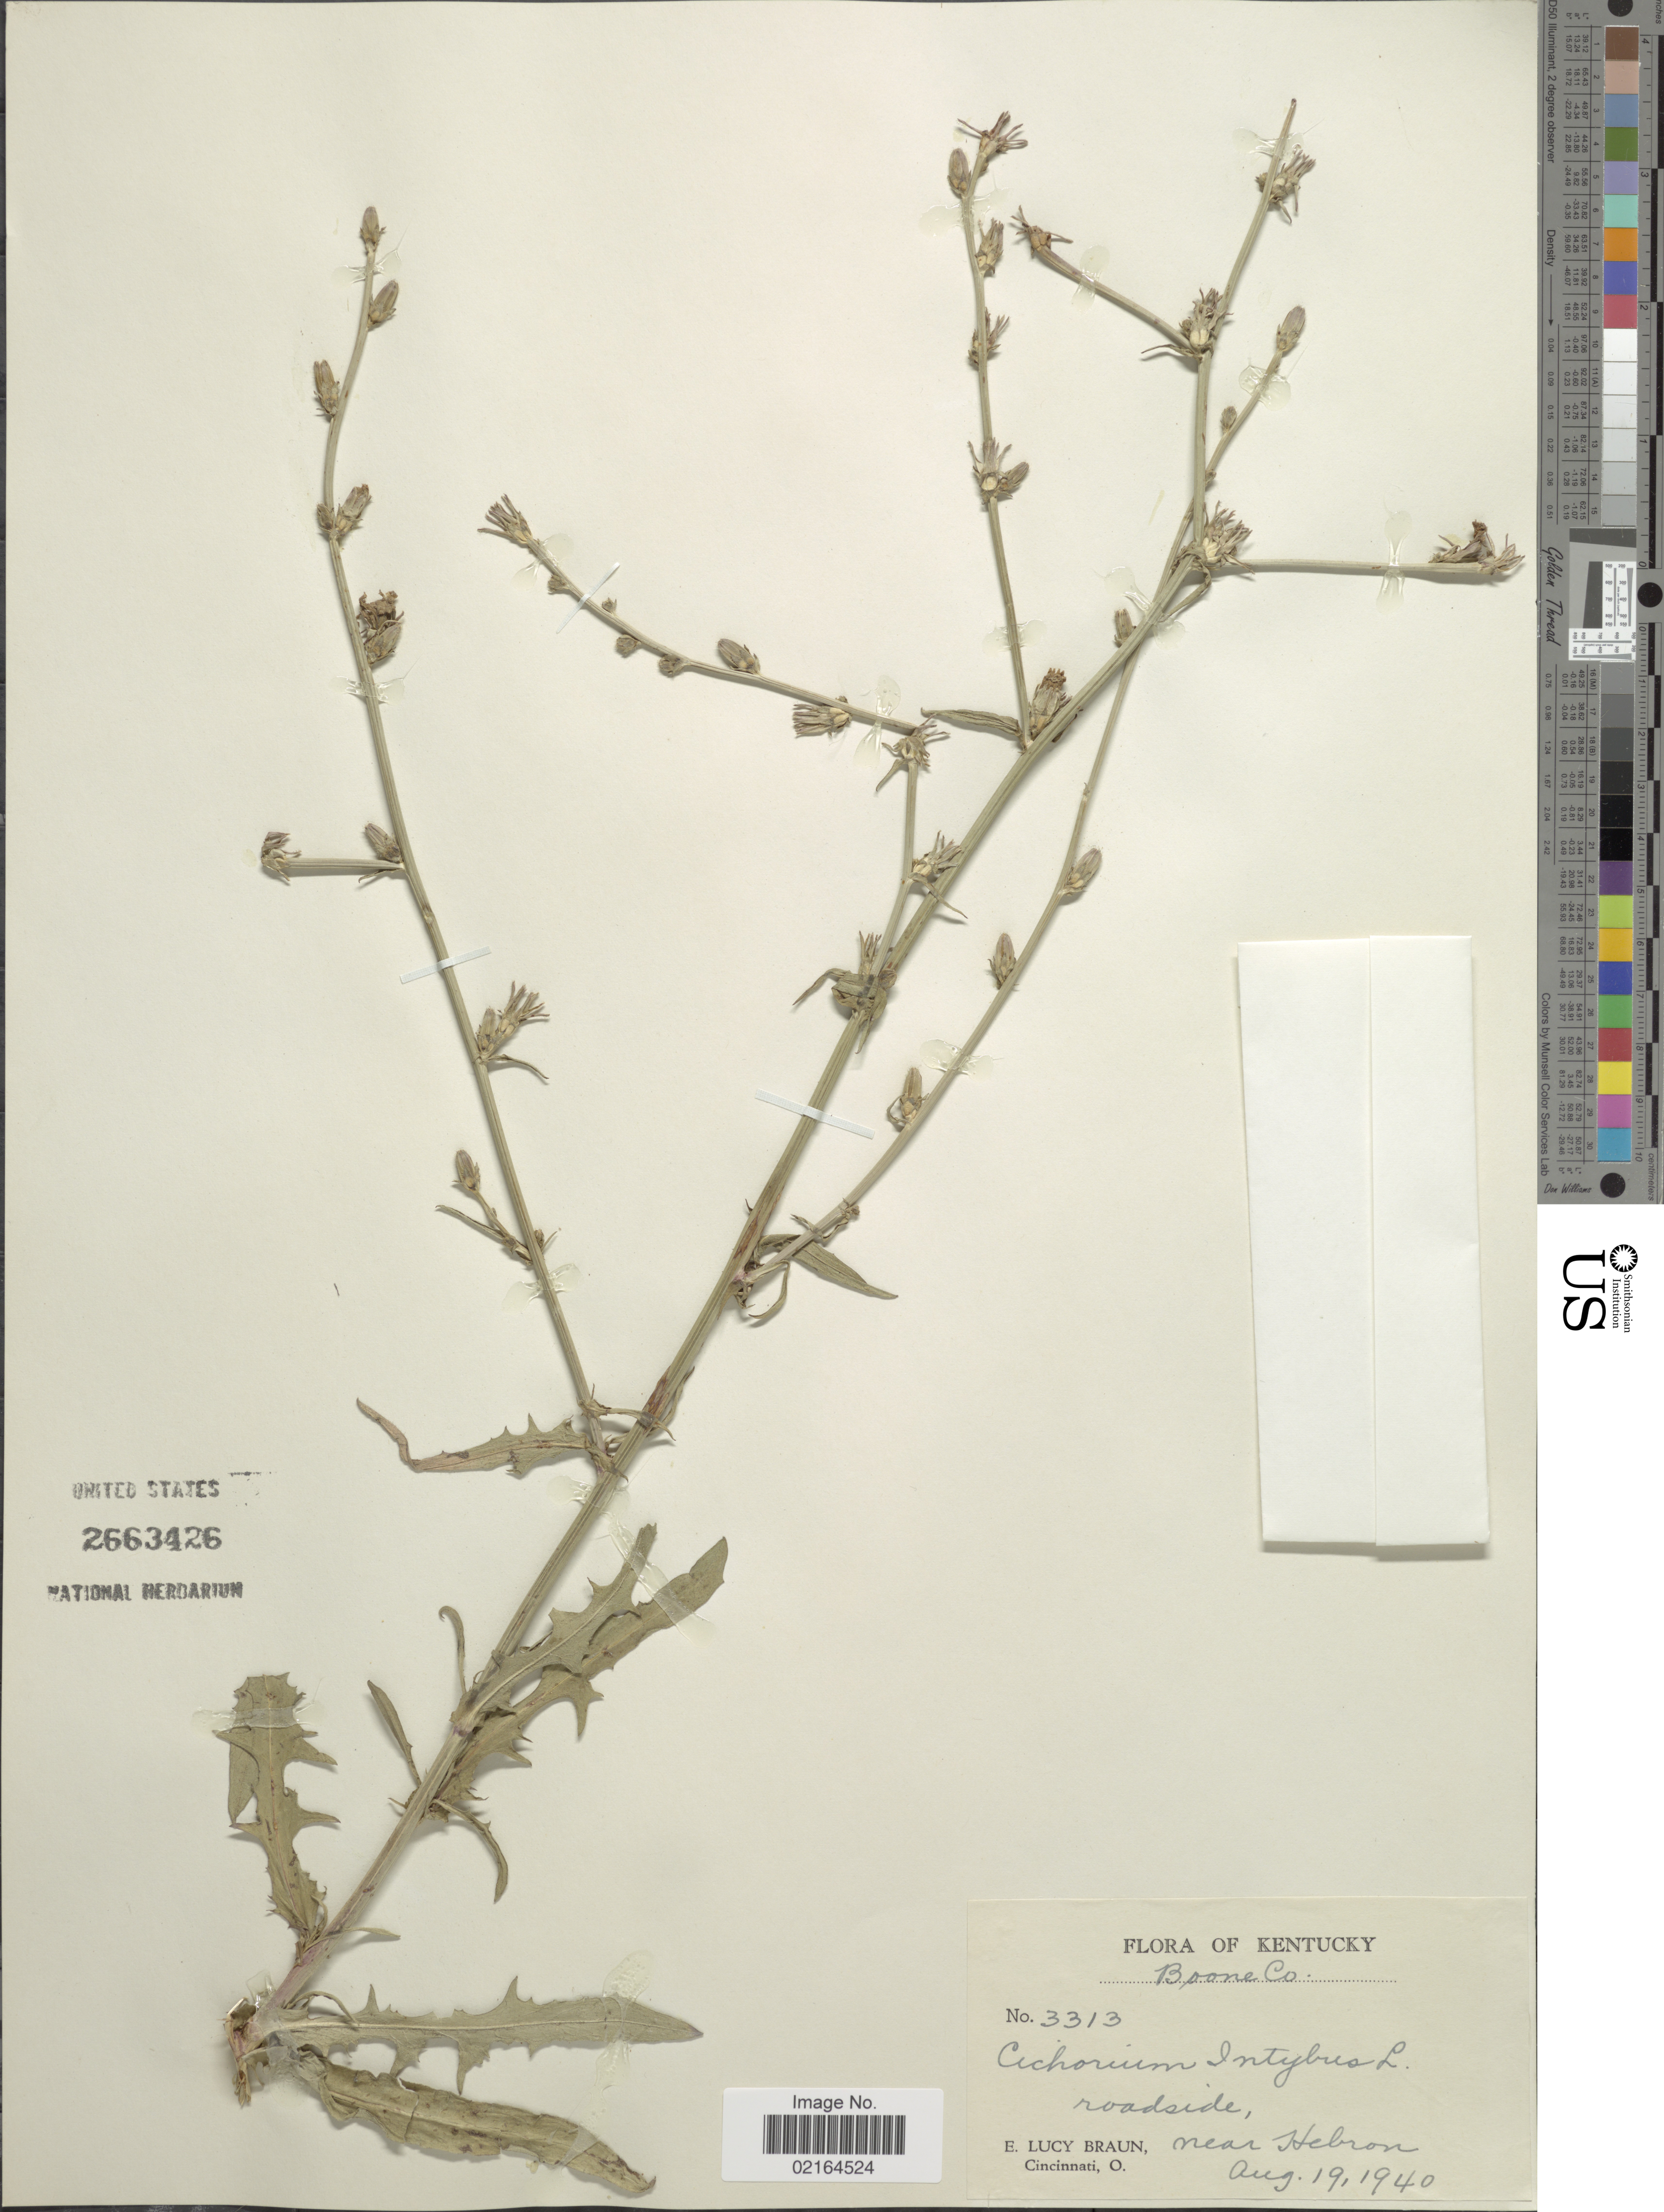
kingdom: Plantae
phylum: Tracheophyta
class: Magnoliopsida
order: Asterales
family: Asteraceae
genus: Cichorium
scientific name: Cichorium intybus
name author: L.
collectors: E. L. Braun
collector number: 3313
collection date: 1940-08-19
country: United States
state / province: Kentucky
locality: Boone Co., Roadside near Hebron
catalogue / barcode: US 2663426